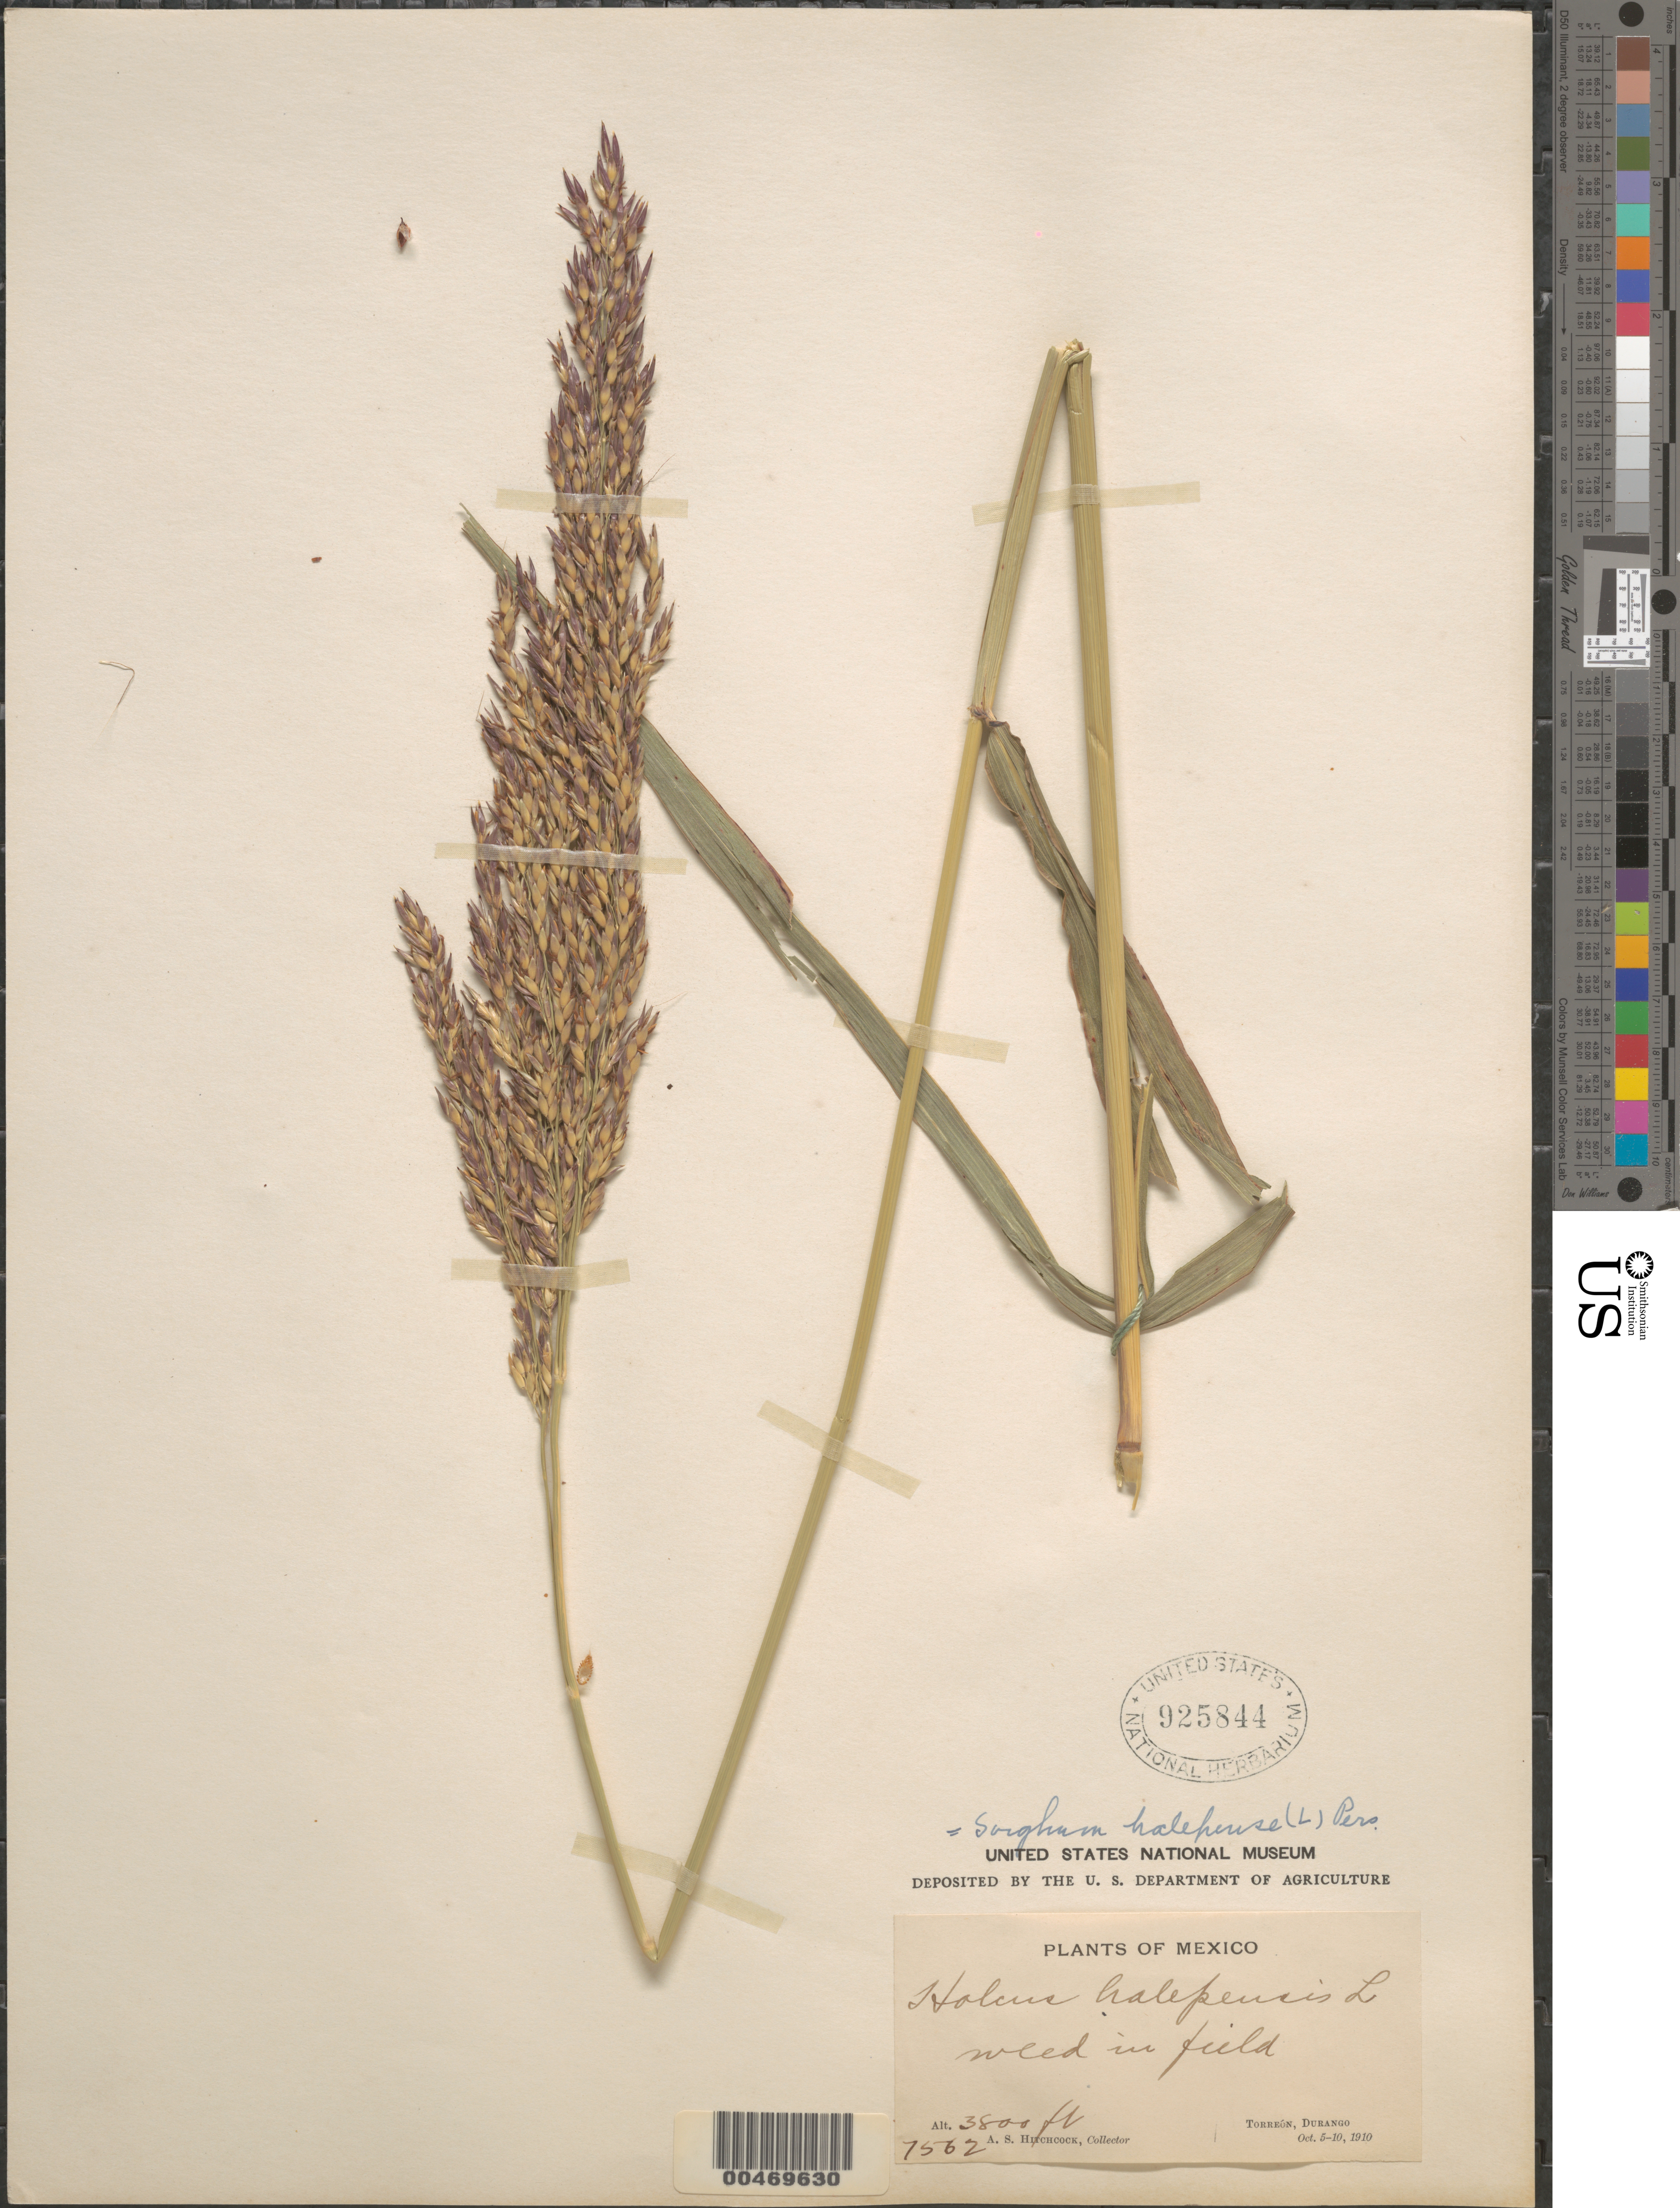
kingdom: Plantae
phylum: Tracheophyta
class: Liliopsida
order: Poales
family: Poaceae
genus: Sorghum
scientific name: Sorghum halepense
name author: (L.) Pers.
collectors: A. S. Hitchcock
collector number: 7562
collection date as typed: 5 Oct 1910 to 10 Oct 1910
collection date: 1910-10-05/1910-10-10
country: Mexico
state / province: Durango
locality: Torreón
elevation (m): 1158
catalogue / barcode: US 925844